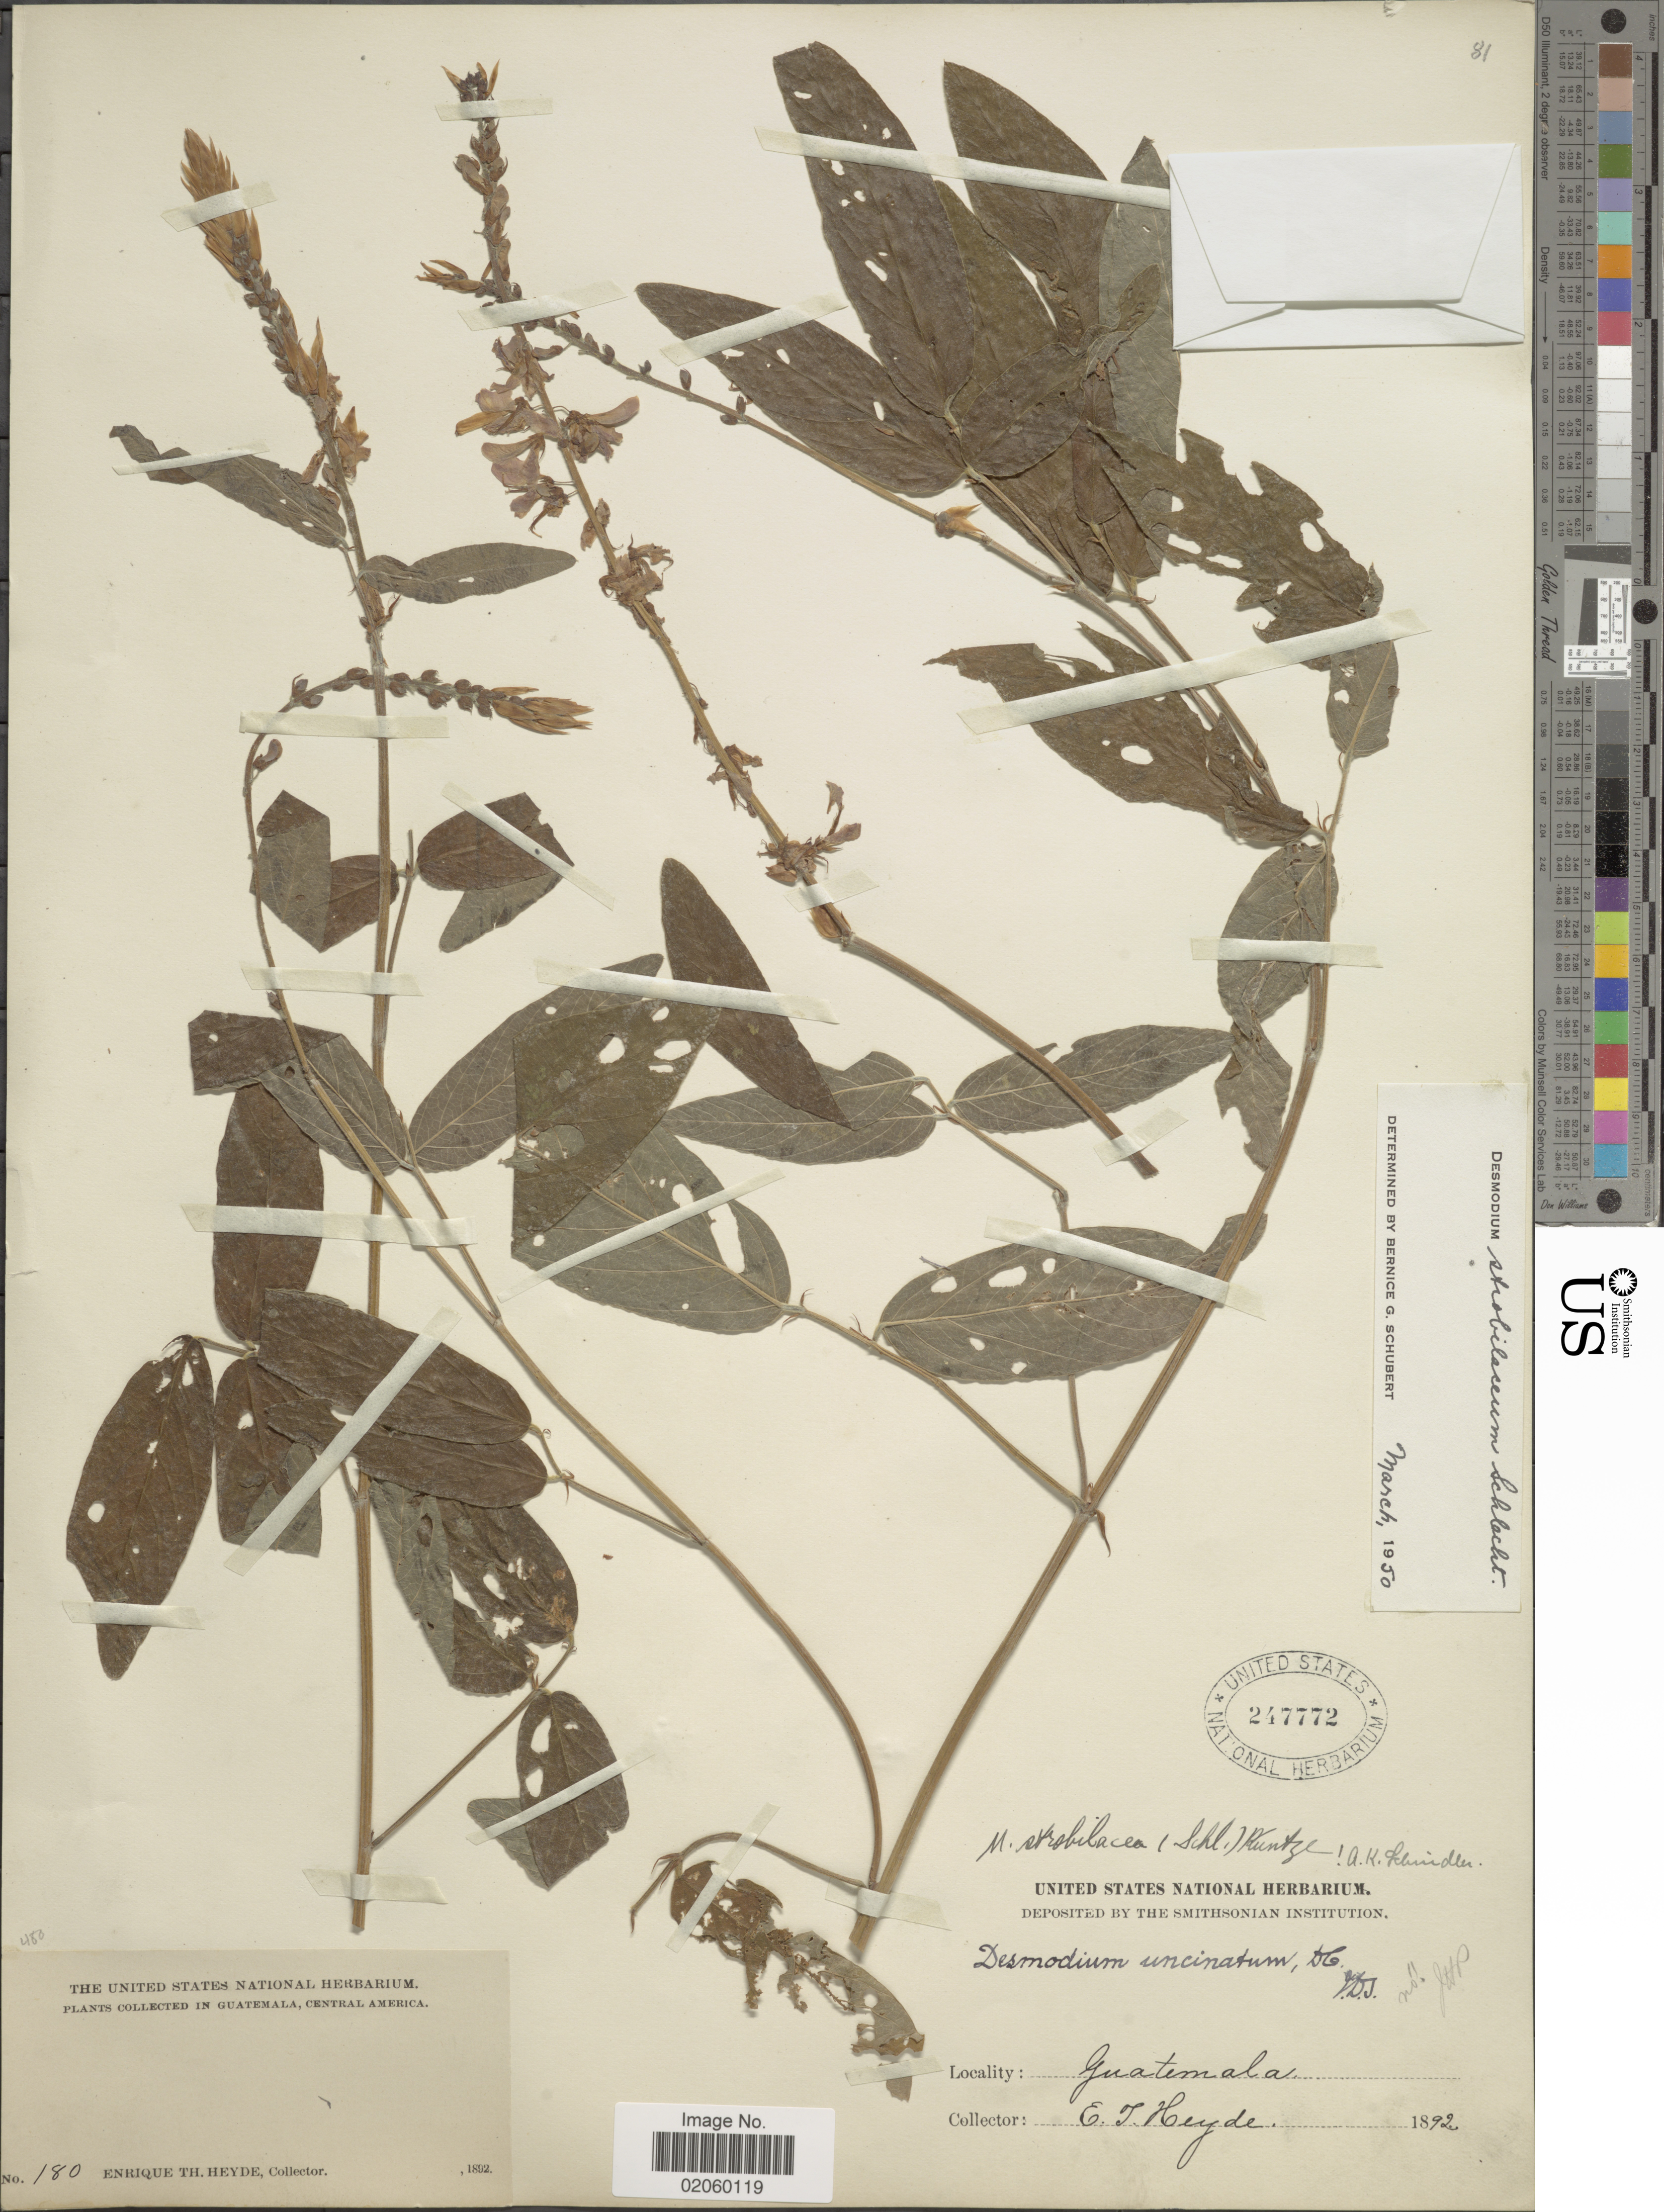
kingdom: Plantae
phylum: Tracheophyta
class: Magnoliopsida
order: Fabales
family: Fabaceae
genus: Desmodium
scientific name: Desmodium strobilaceum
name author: Schltdl.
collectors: E. T. Heyde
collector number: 180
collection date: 1892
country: Guatemala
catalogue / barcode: US 247772